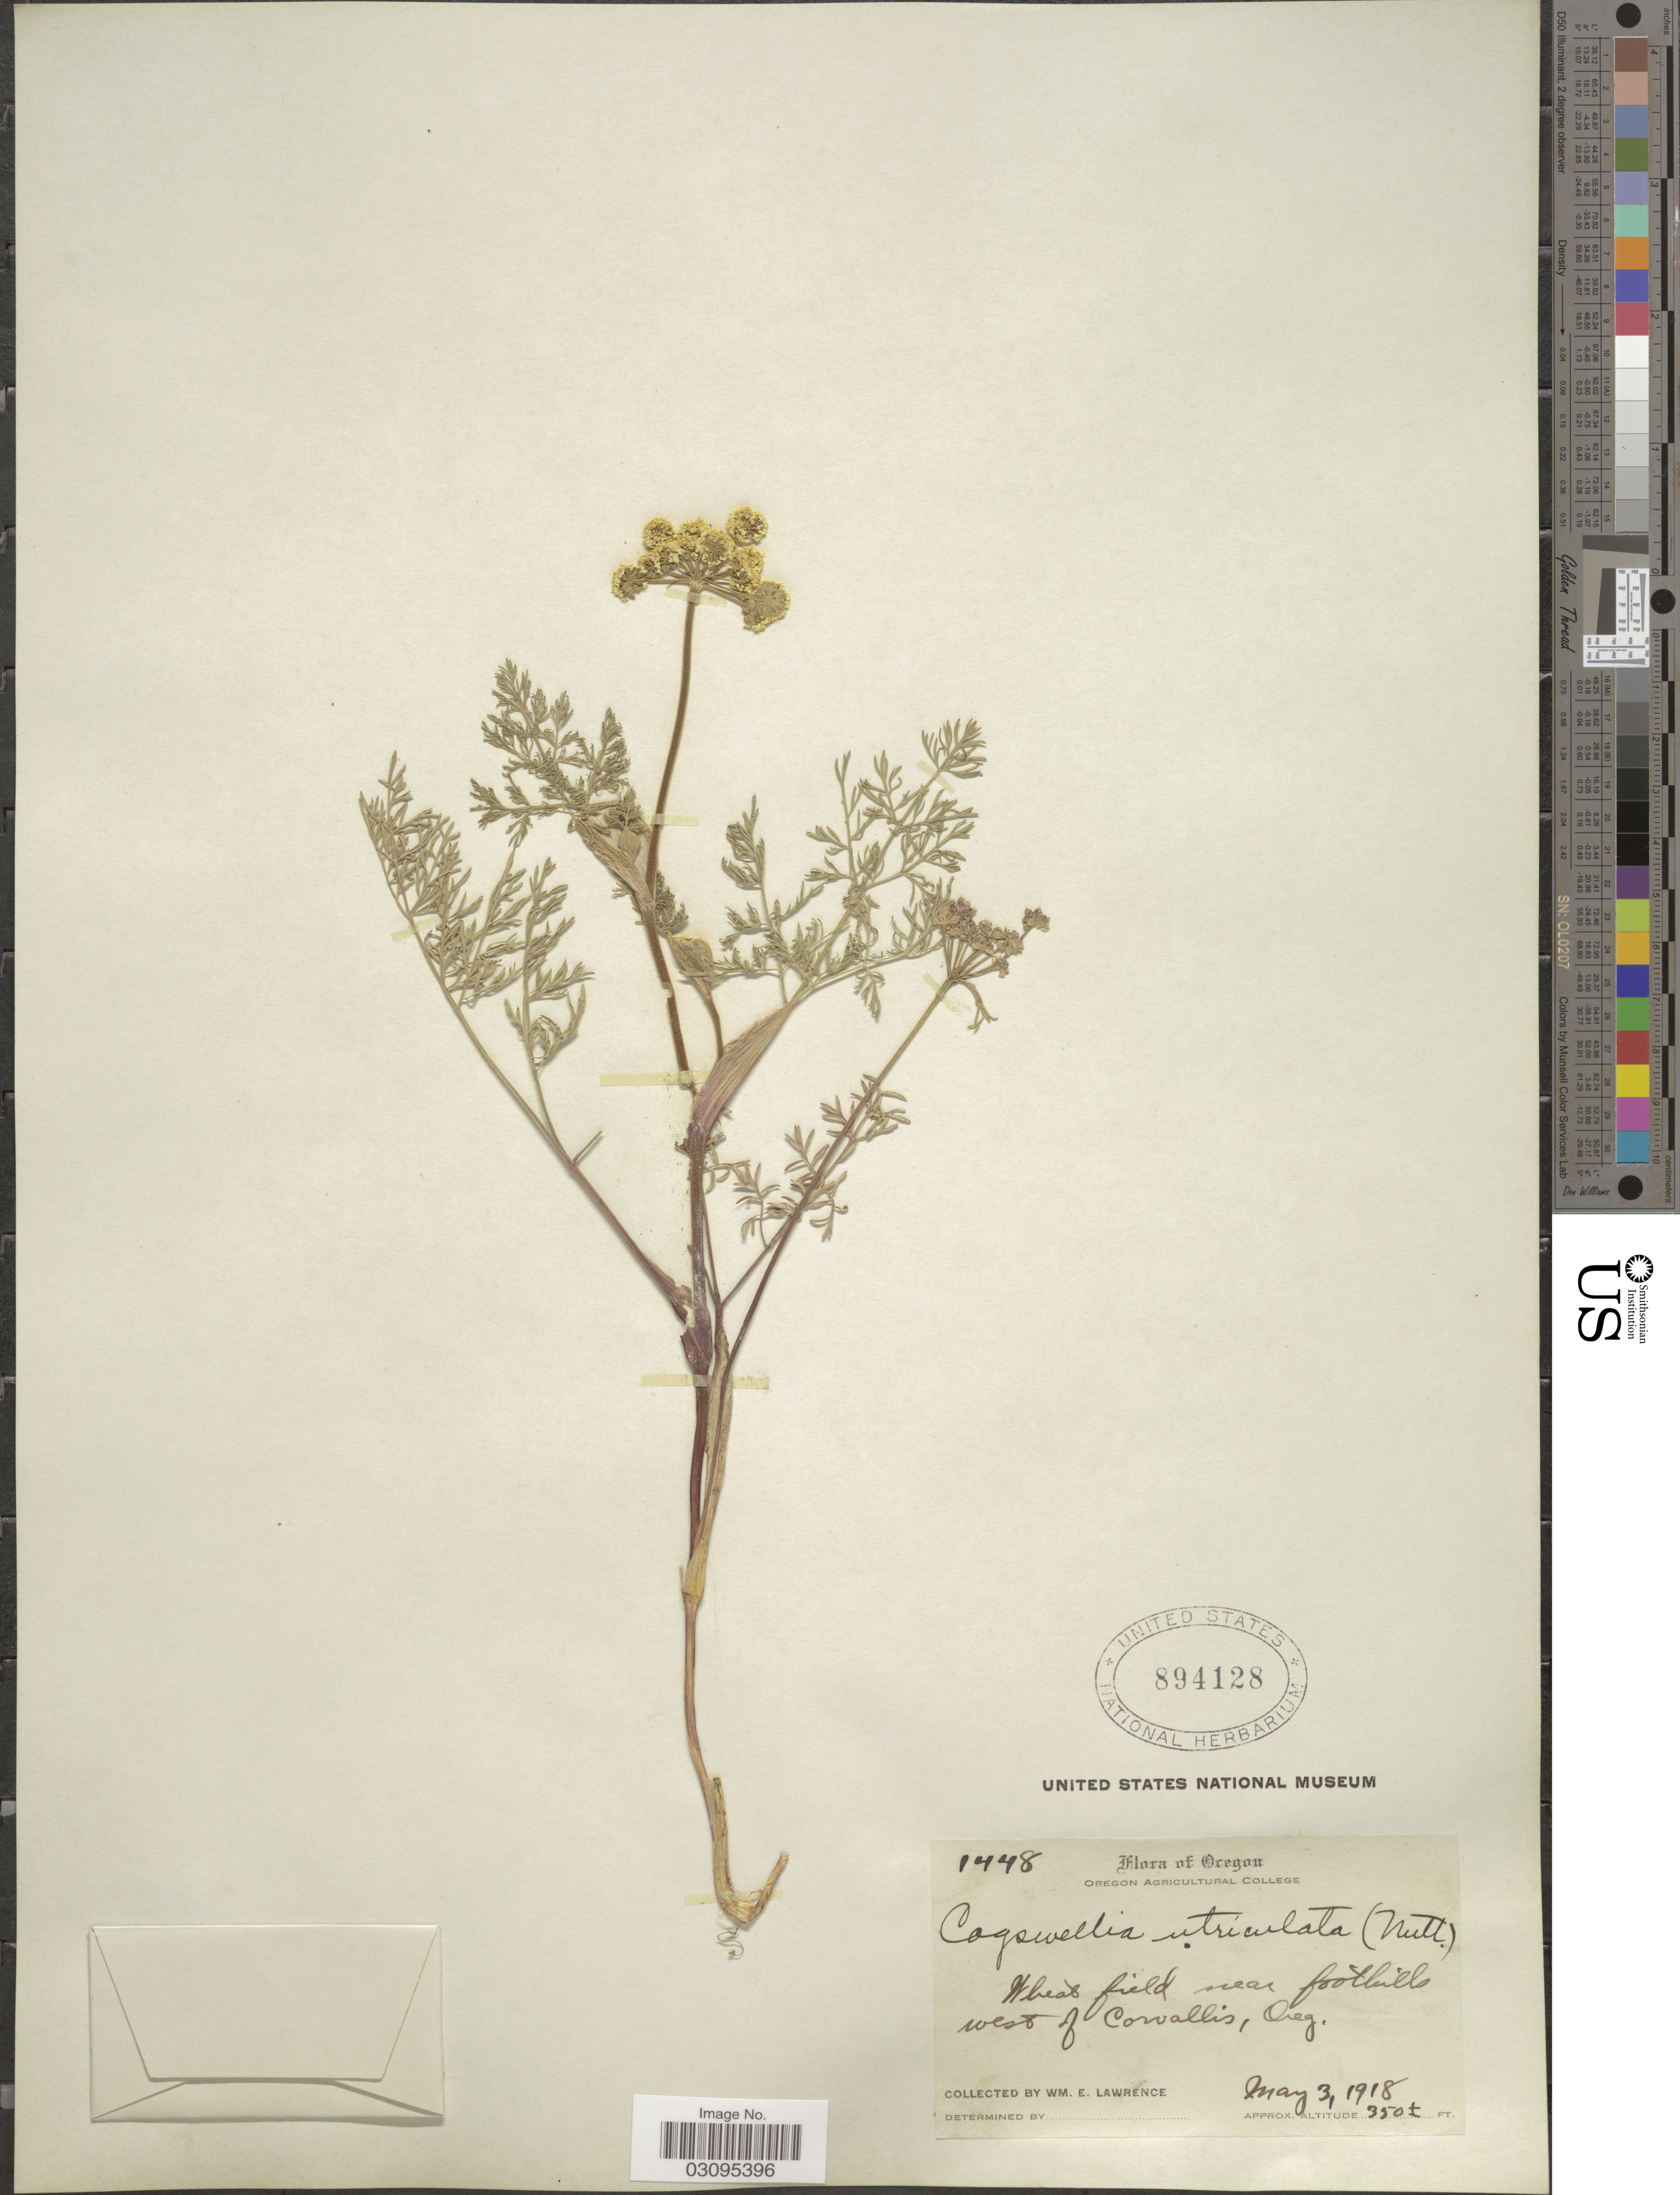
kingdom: Plantae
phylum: Tracheophyta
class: Magnoliopsida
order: Apiales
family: Apiaceae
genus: Lomatium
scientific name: Lomatium utriculatum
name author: (Nutt. ex Torr. & A. Gray) J.M. Coult. & Rose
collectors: W. Lawrence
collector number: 1448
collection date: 1918-05-03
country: United States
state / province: Oregon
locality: Wheat field near foothills west of Corvallis, Oreg.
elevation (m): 107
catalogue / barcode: US 894128